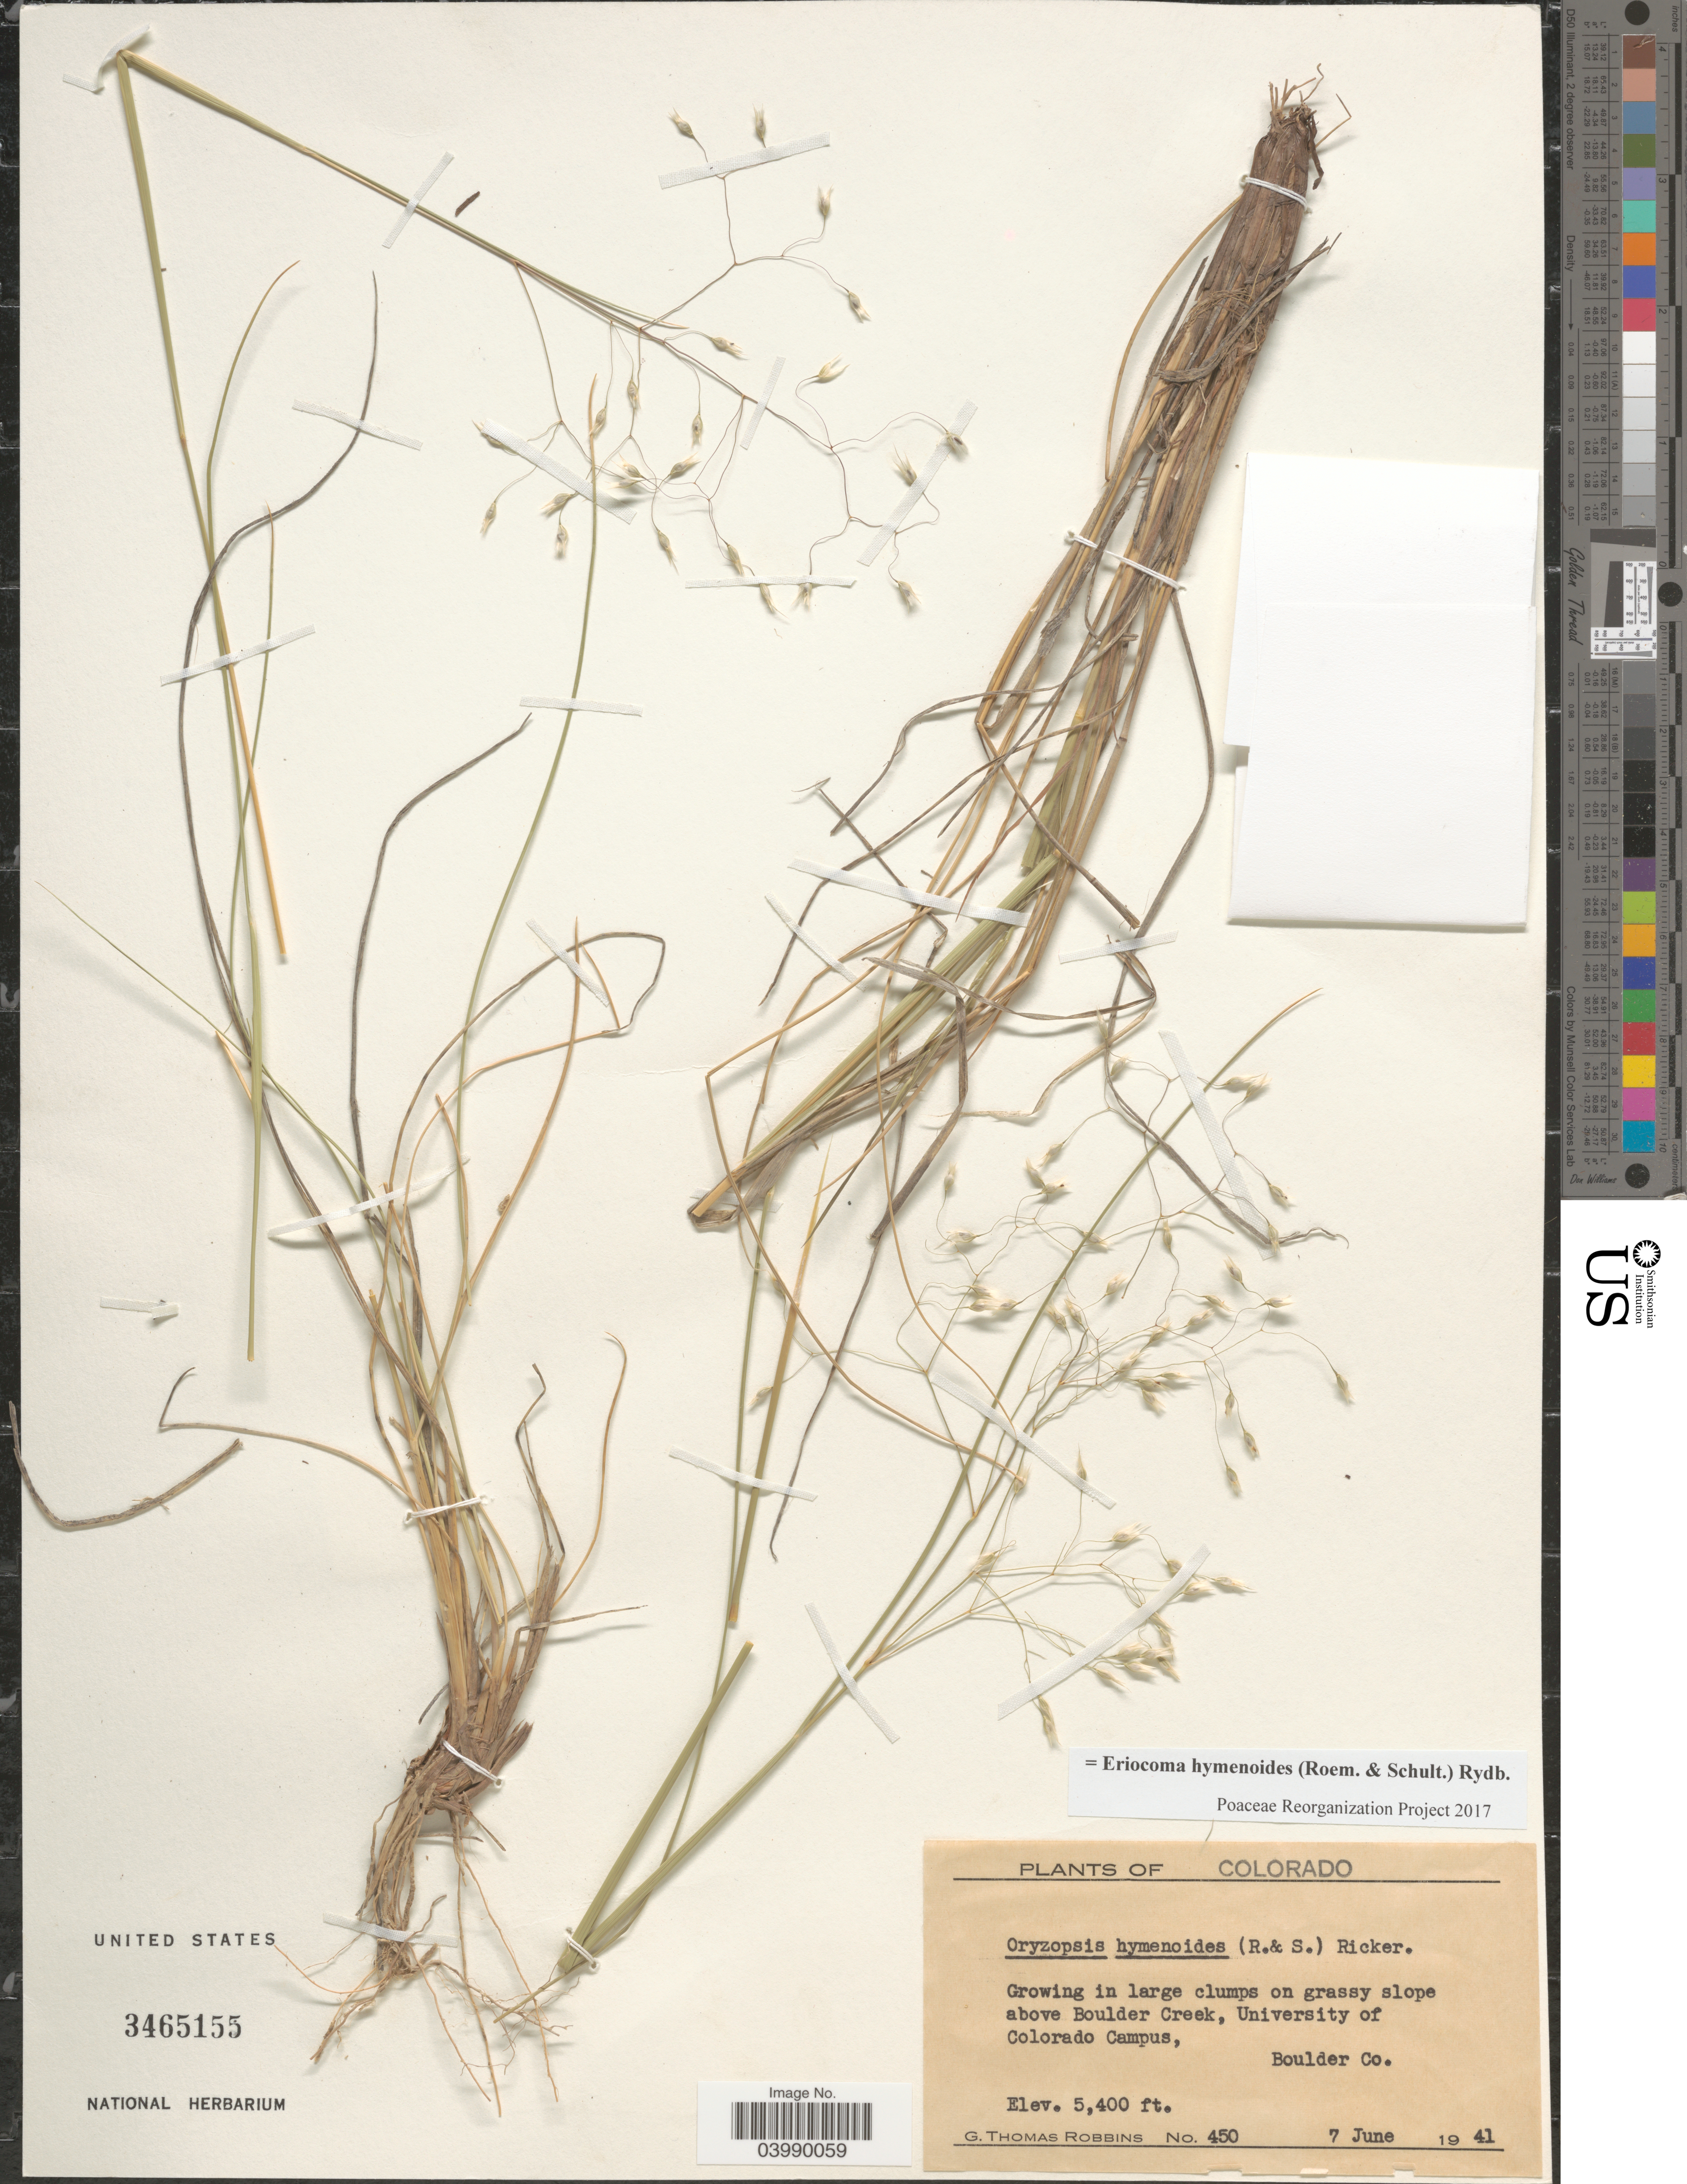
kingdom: Plantae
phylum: Tracheophyta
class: Liliopsida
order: Poales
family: Poaceae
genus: Eriocoma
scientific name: Eriocoma hymenoides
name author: (Roem. & Schult.) Rydb.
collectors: G. T. Robbins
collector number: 450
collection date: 1941-06-07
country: United States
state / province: Colorado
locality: Above Boulder Creek, University of Colorado Campus, Boulder Co.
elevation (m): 1646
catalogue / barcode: US 3465155